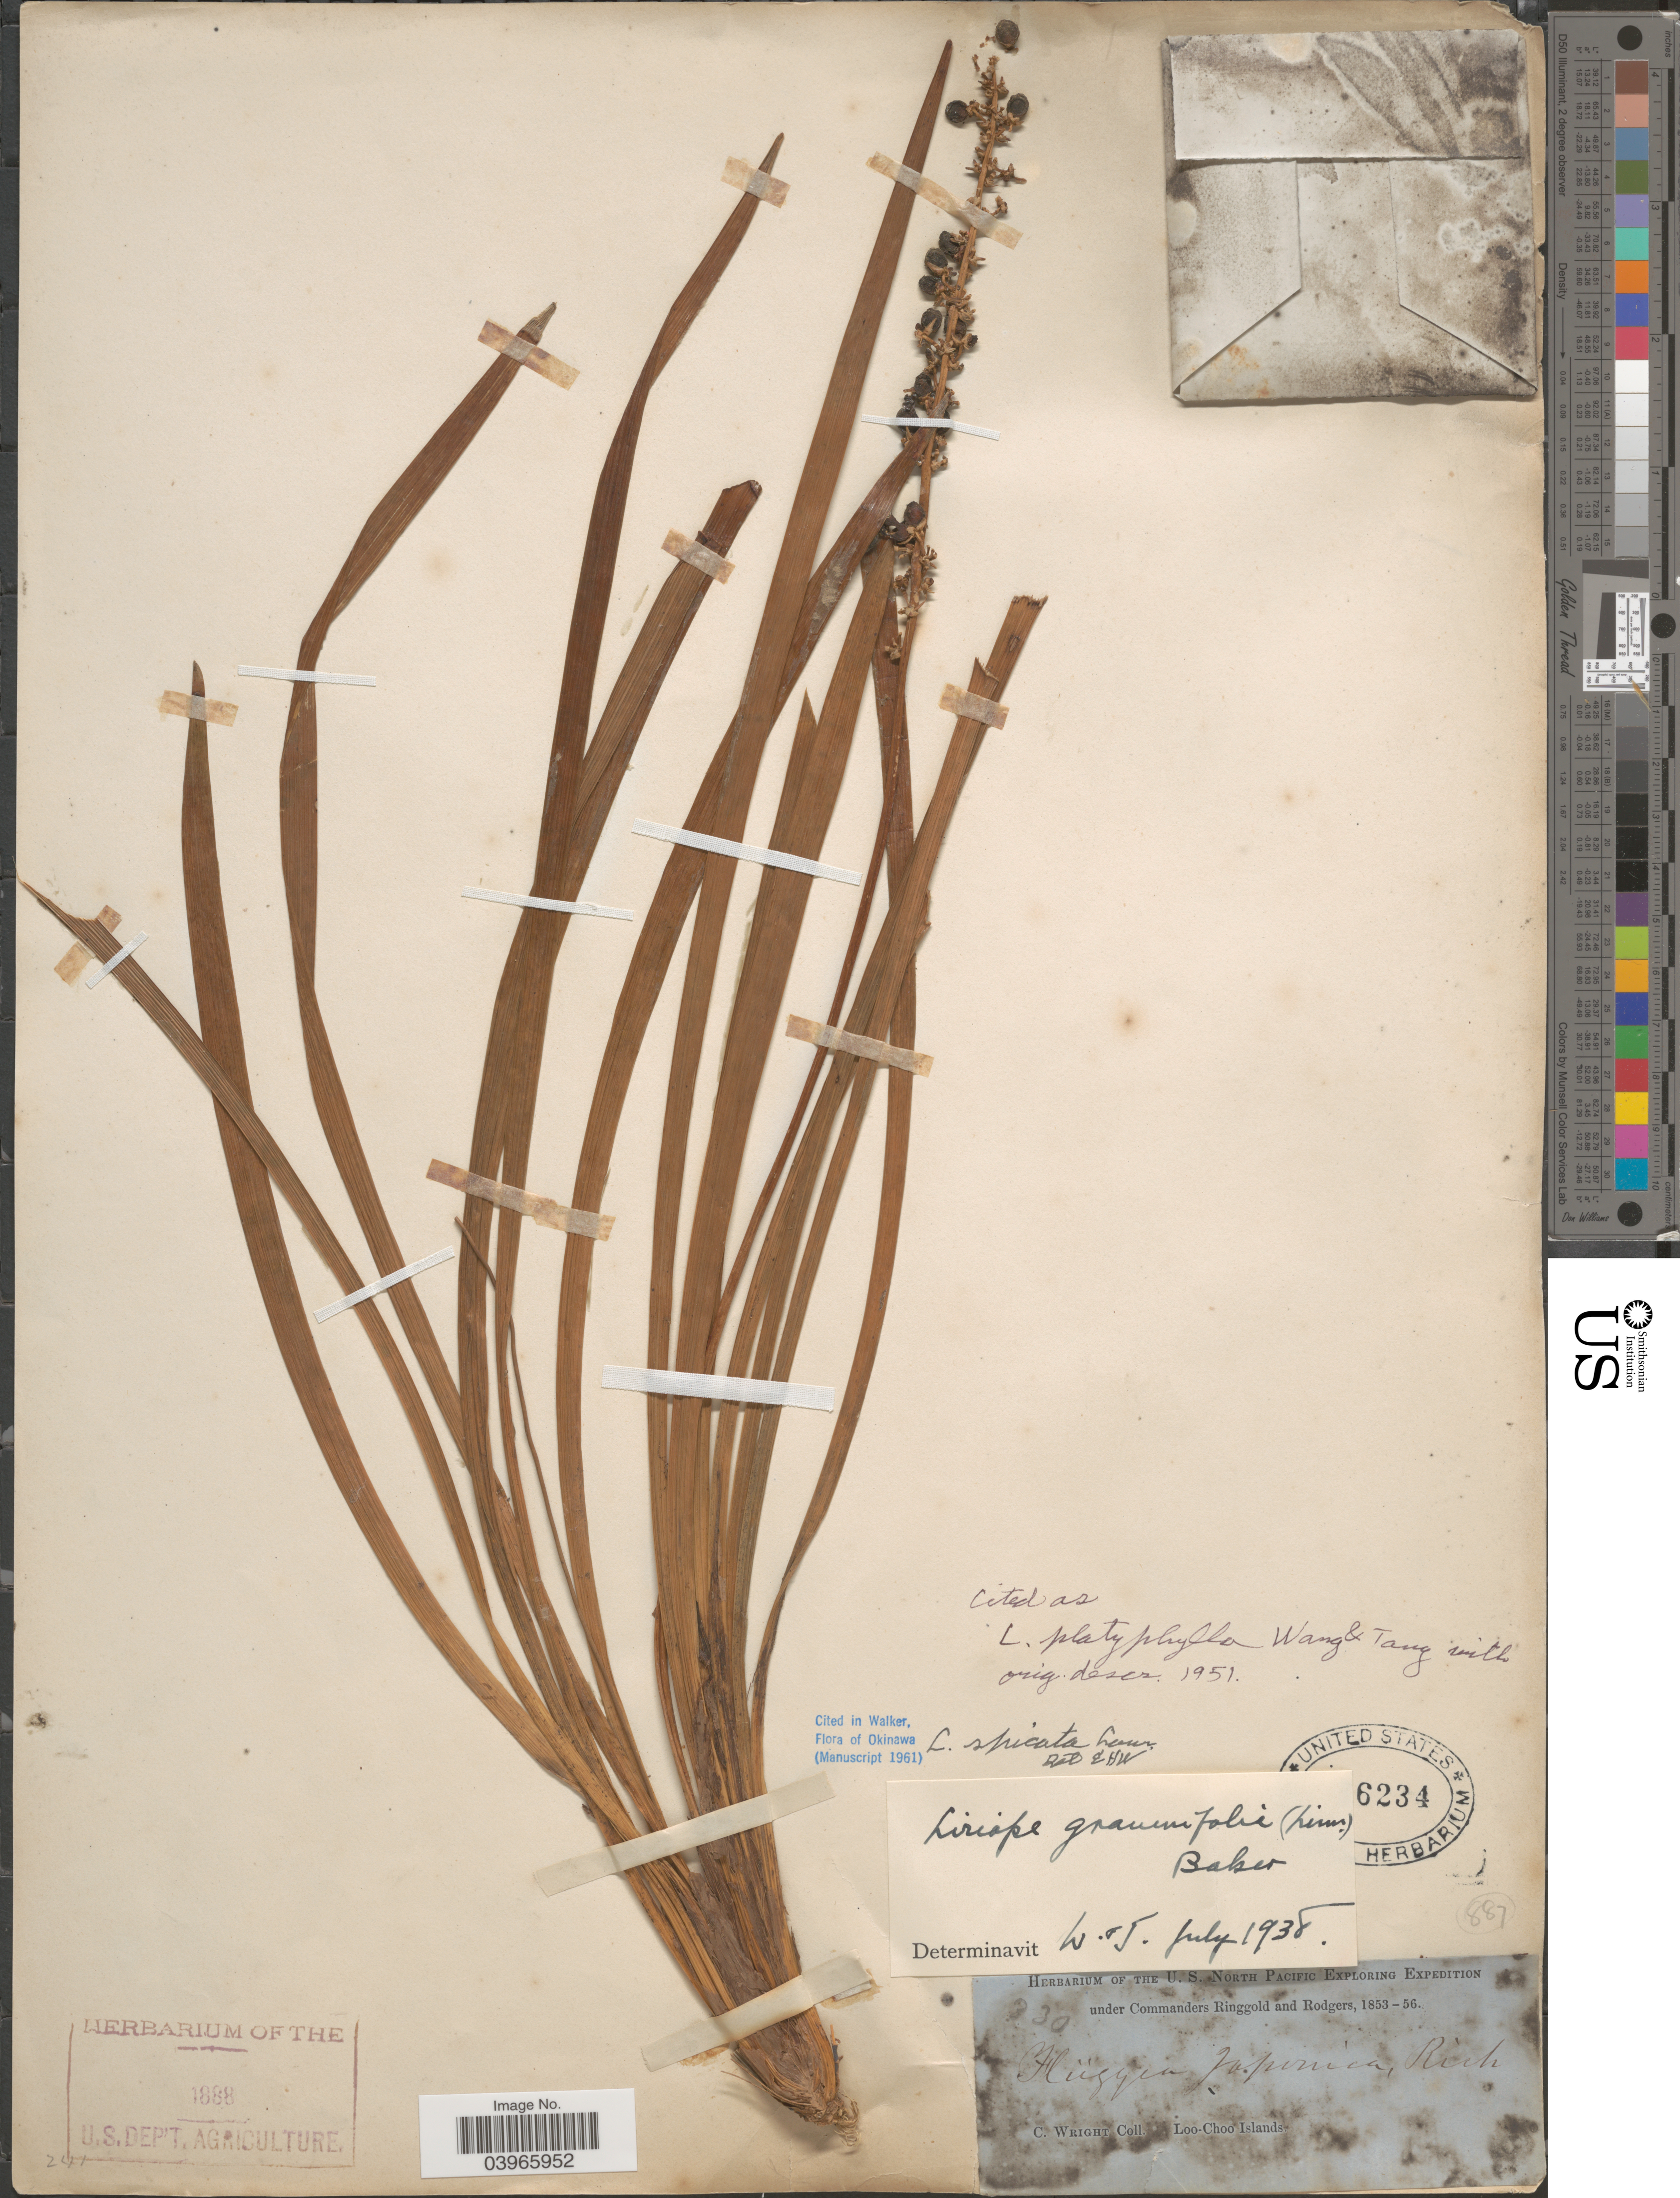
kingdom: Plantae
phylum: Tracheophyta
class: Liliopsida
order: Asparagales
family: Asparagaceae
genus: Liriope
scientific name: Liriope spicata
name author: Lour.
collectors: C. Wright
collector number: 330*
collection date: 1853/1856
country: Japan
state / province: Okinawa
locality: Loo-Choo Islands.